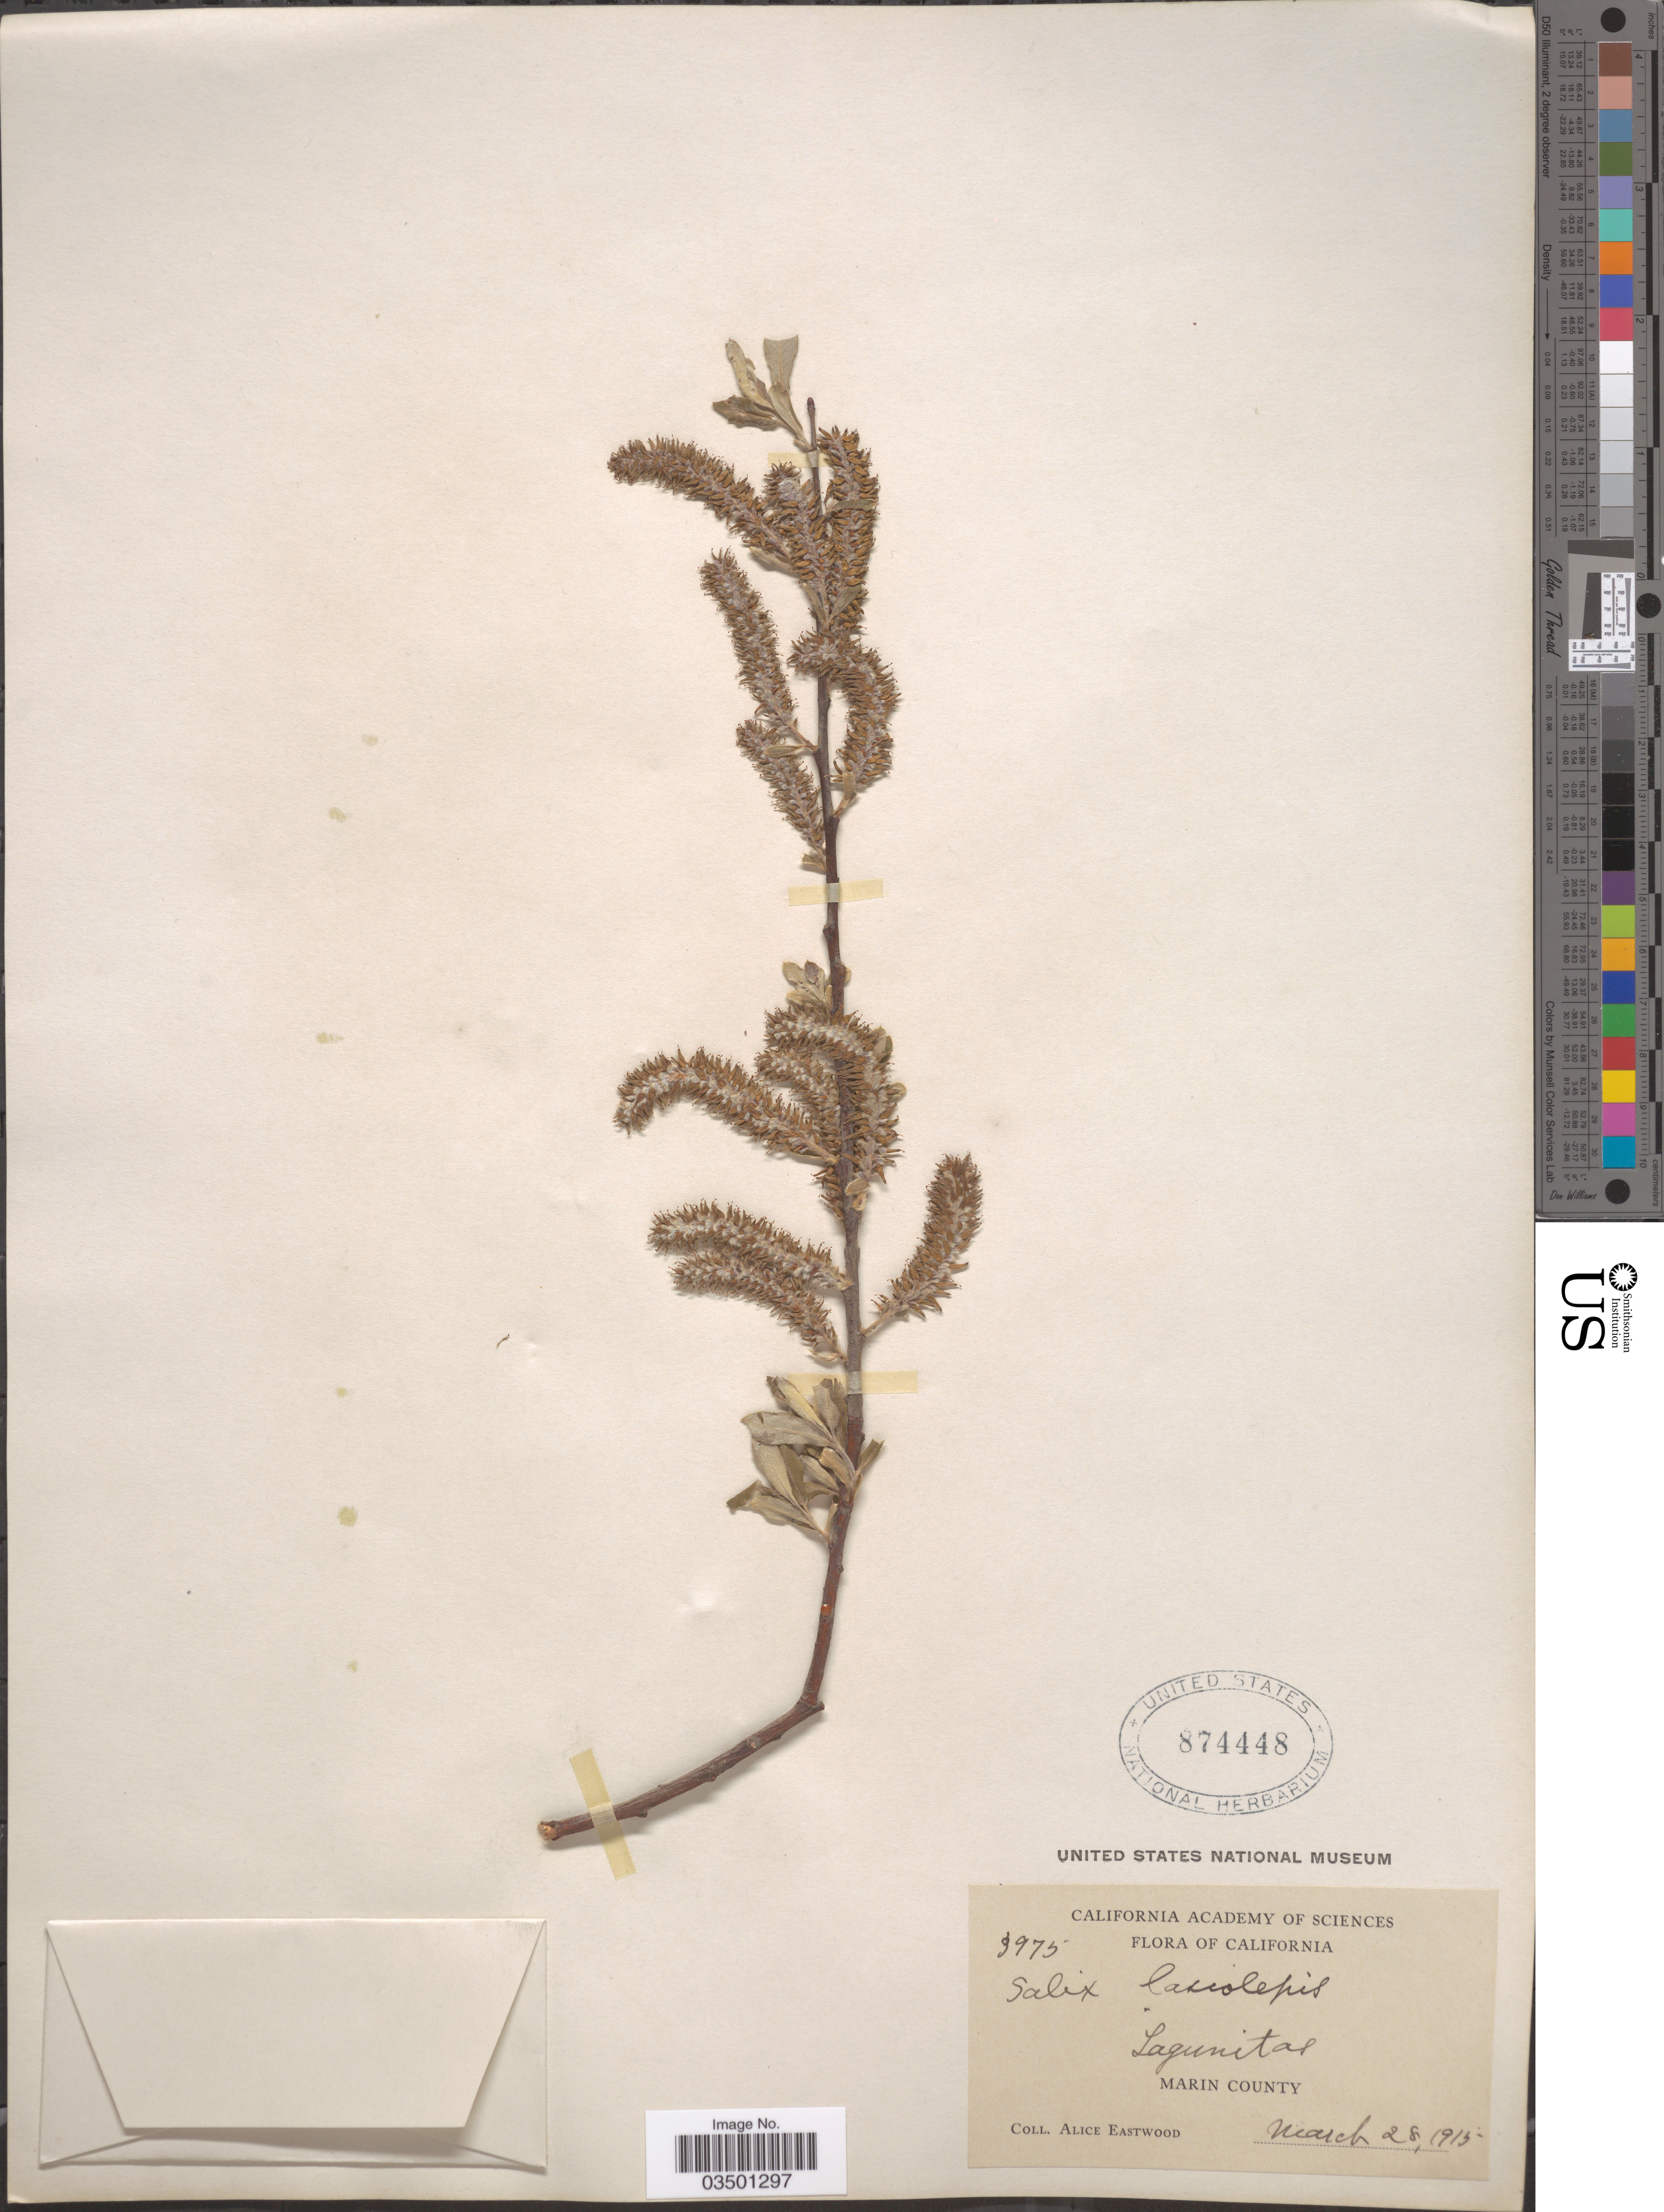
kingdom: Plantae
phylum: Tracheophyta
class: Magnoliopsida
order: Malpighiales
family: Salicaceae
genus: Salix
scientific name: Salix lasiolepis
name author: Benth.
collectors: A. Eastwood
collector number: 3975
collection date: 1915-03-28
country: United States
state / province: California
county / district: Marin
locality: Lagunitas. Marin County.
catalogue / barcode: US 874448